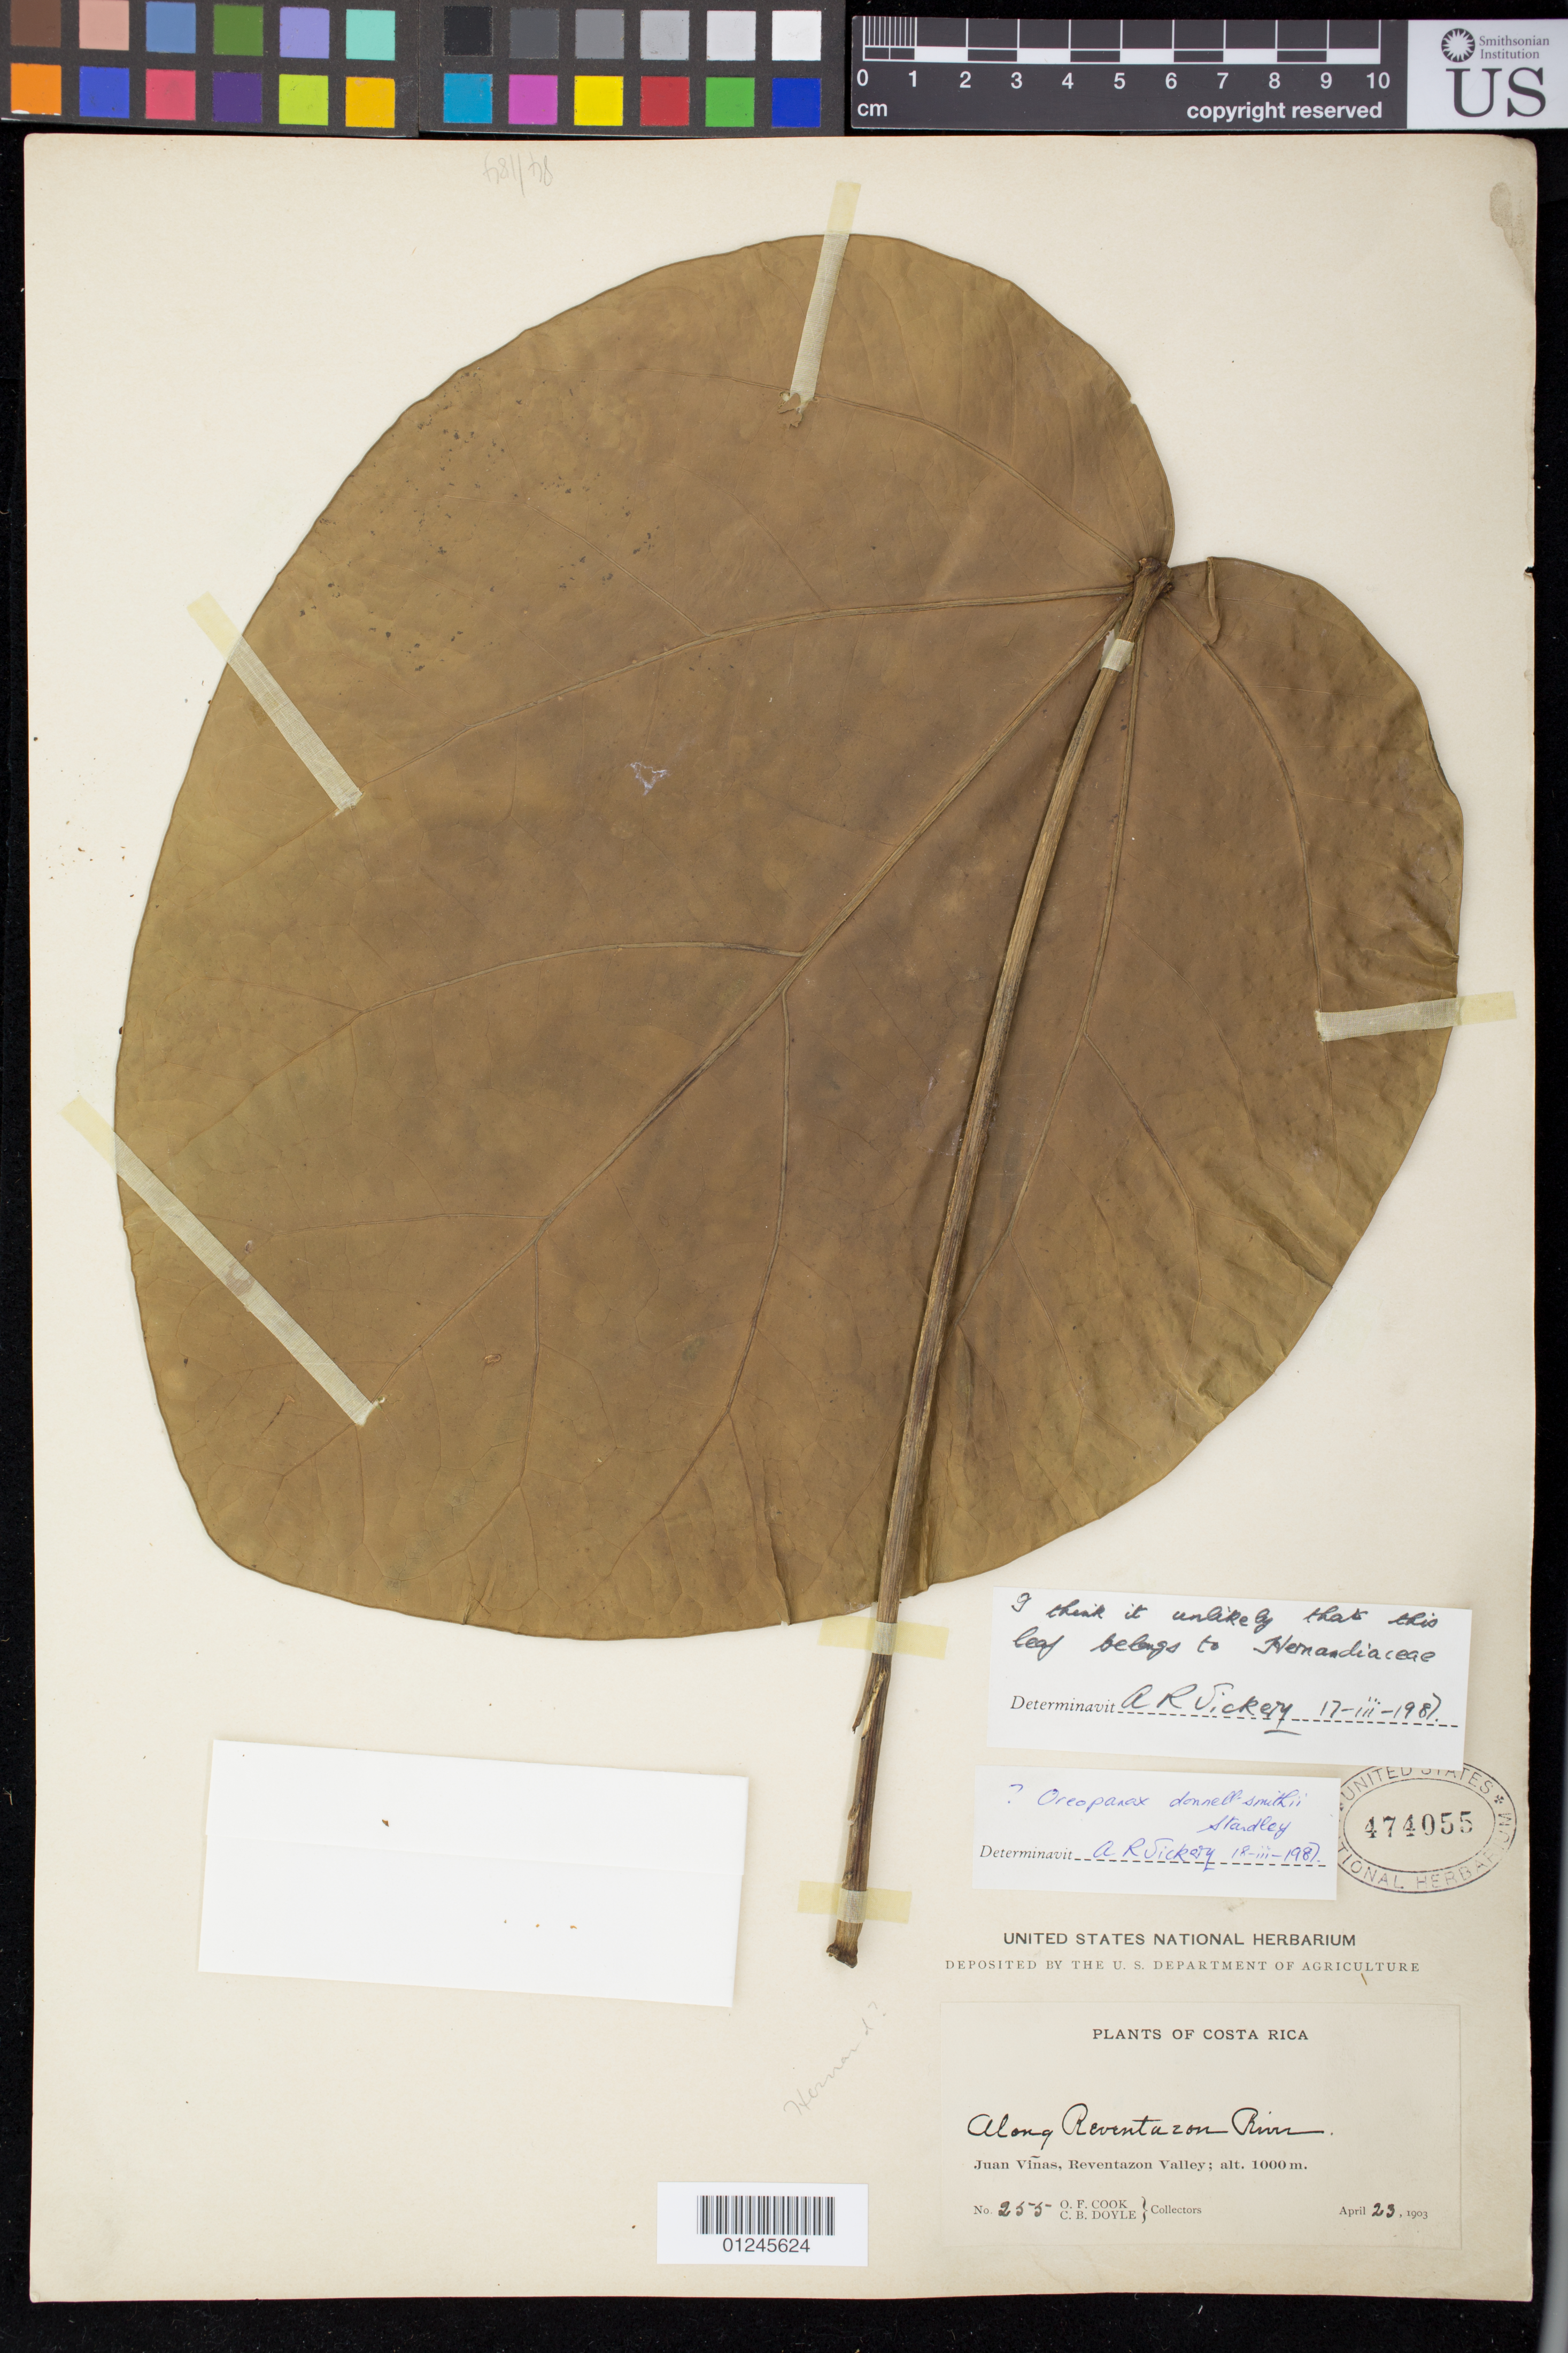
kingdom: Plantae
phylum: Tracheophyta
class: Magnoliopsida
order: Apiales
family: Araliaceae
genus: Oreopanax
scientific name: Oreopanax donnell-smithii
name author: Standl.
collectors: O. F. Cook & C. Doyle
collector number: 255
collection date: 1903-04-23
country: Costa Rica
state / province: Cartago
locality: Juan Vinas, Reventazon Valley. Along Reventazon River.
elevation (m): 1000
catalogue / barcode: US 474055